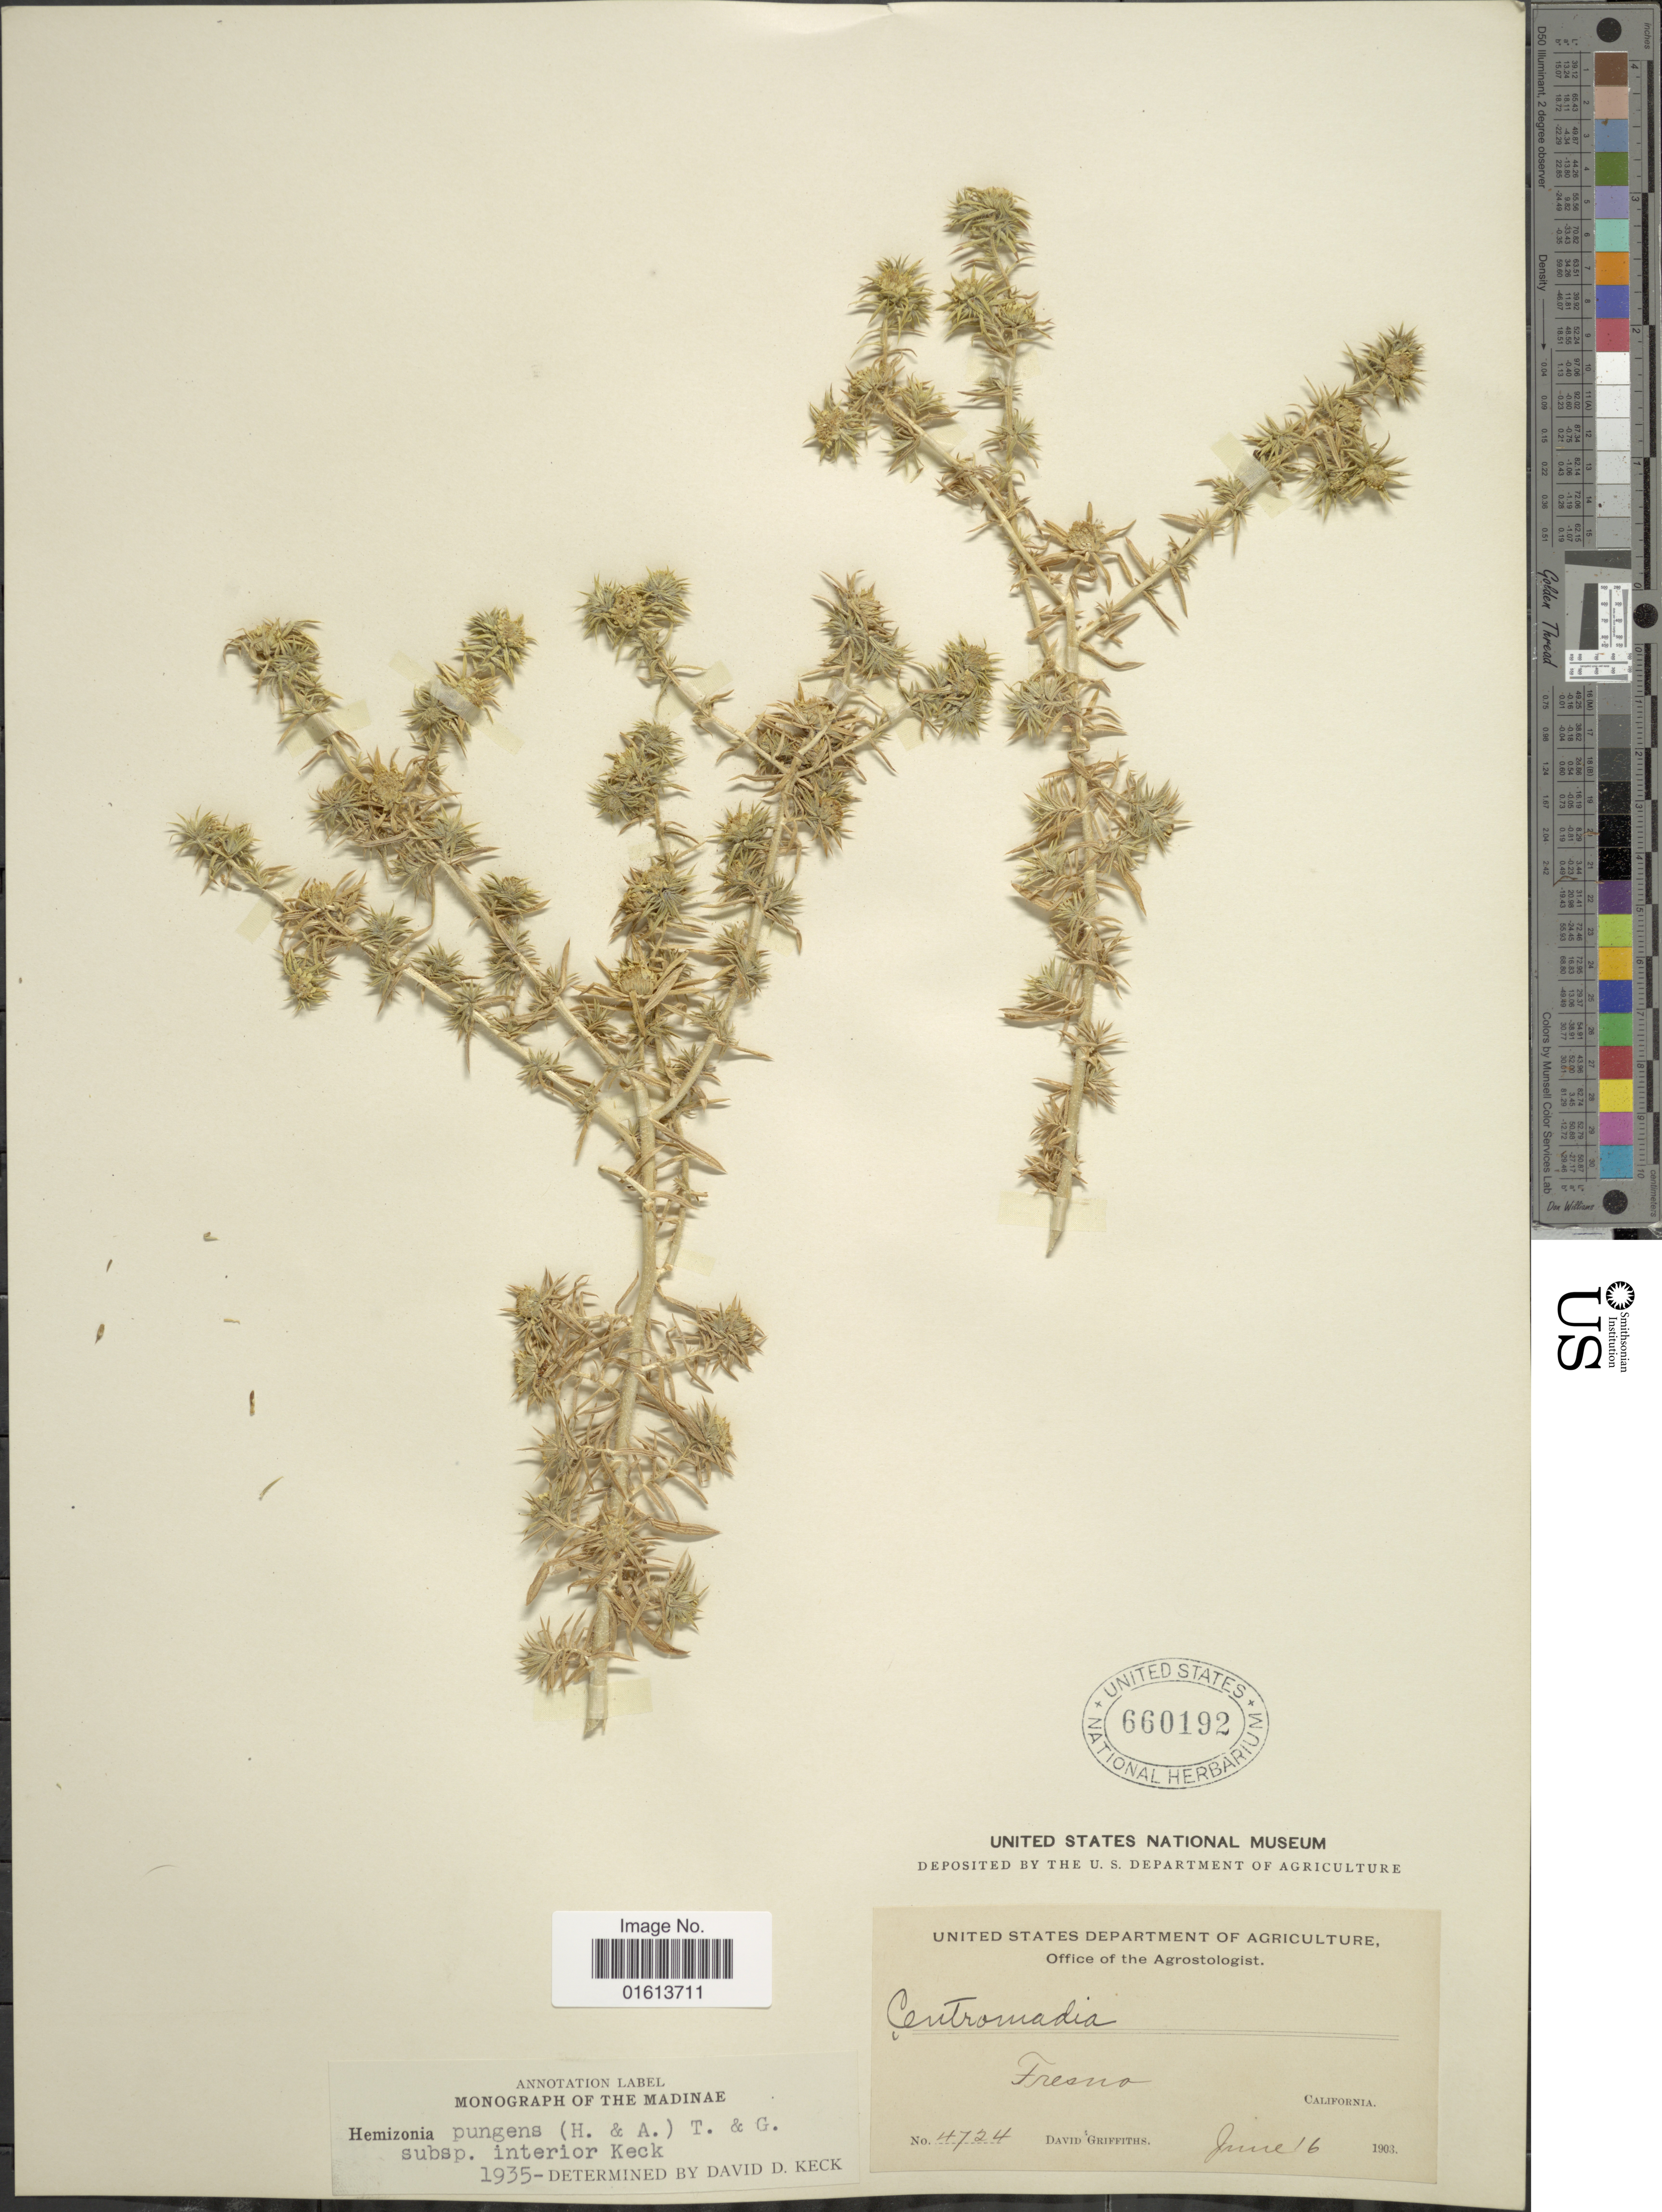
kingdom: Plantae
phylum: Tracheophyta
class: Magnoliopsida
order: Asterales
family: Asteraceae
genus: Centromadia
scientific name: Centromadia pungens subsp. pungens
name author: Hook. & Arn.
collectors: D. Griffith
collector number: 4724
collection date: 1903-06-16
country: United States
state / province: California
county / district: Fresno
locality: Fresno. California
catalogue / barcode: US 660192